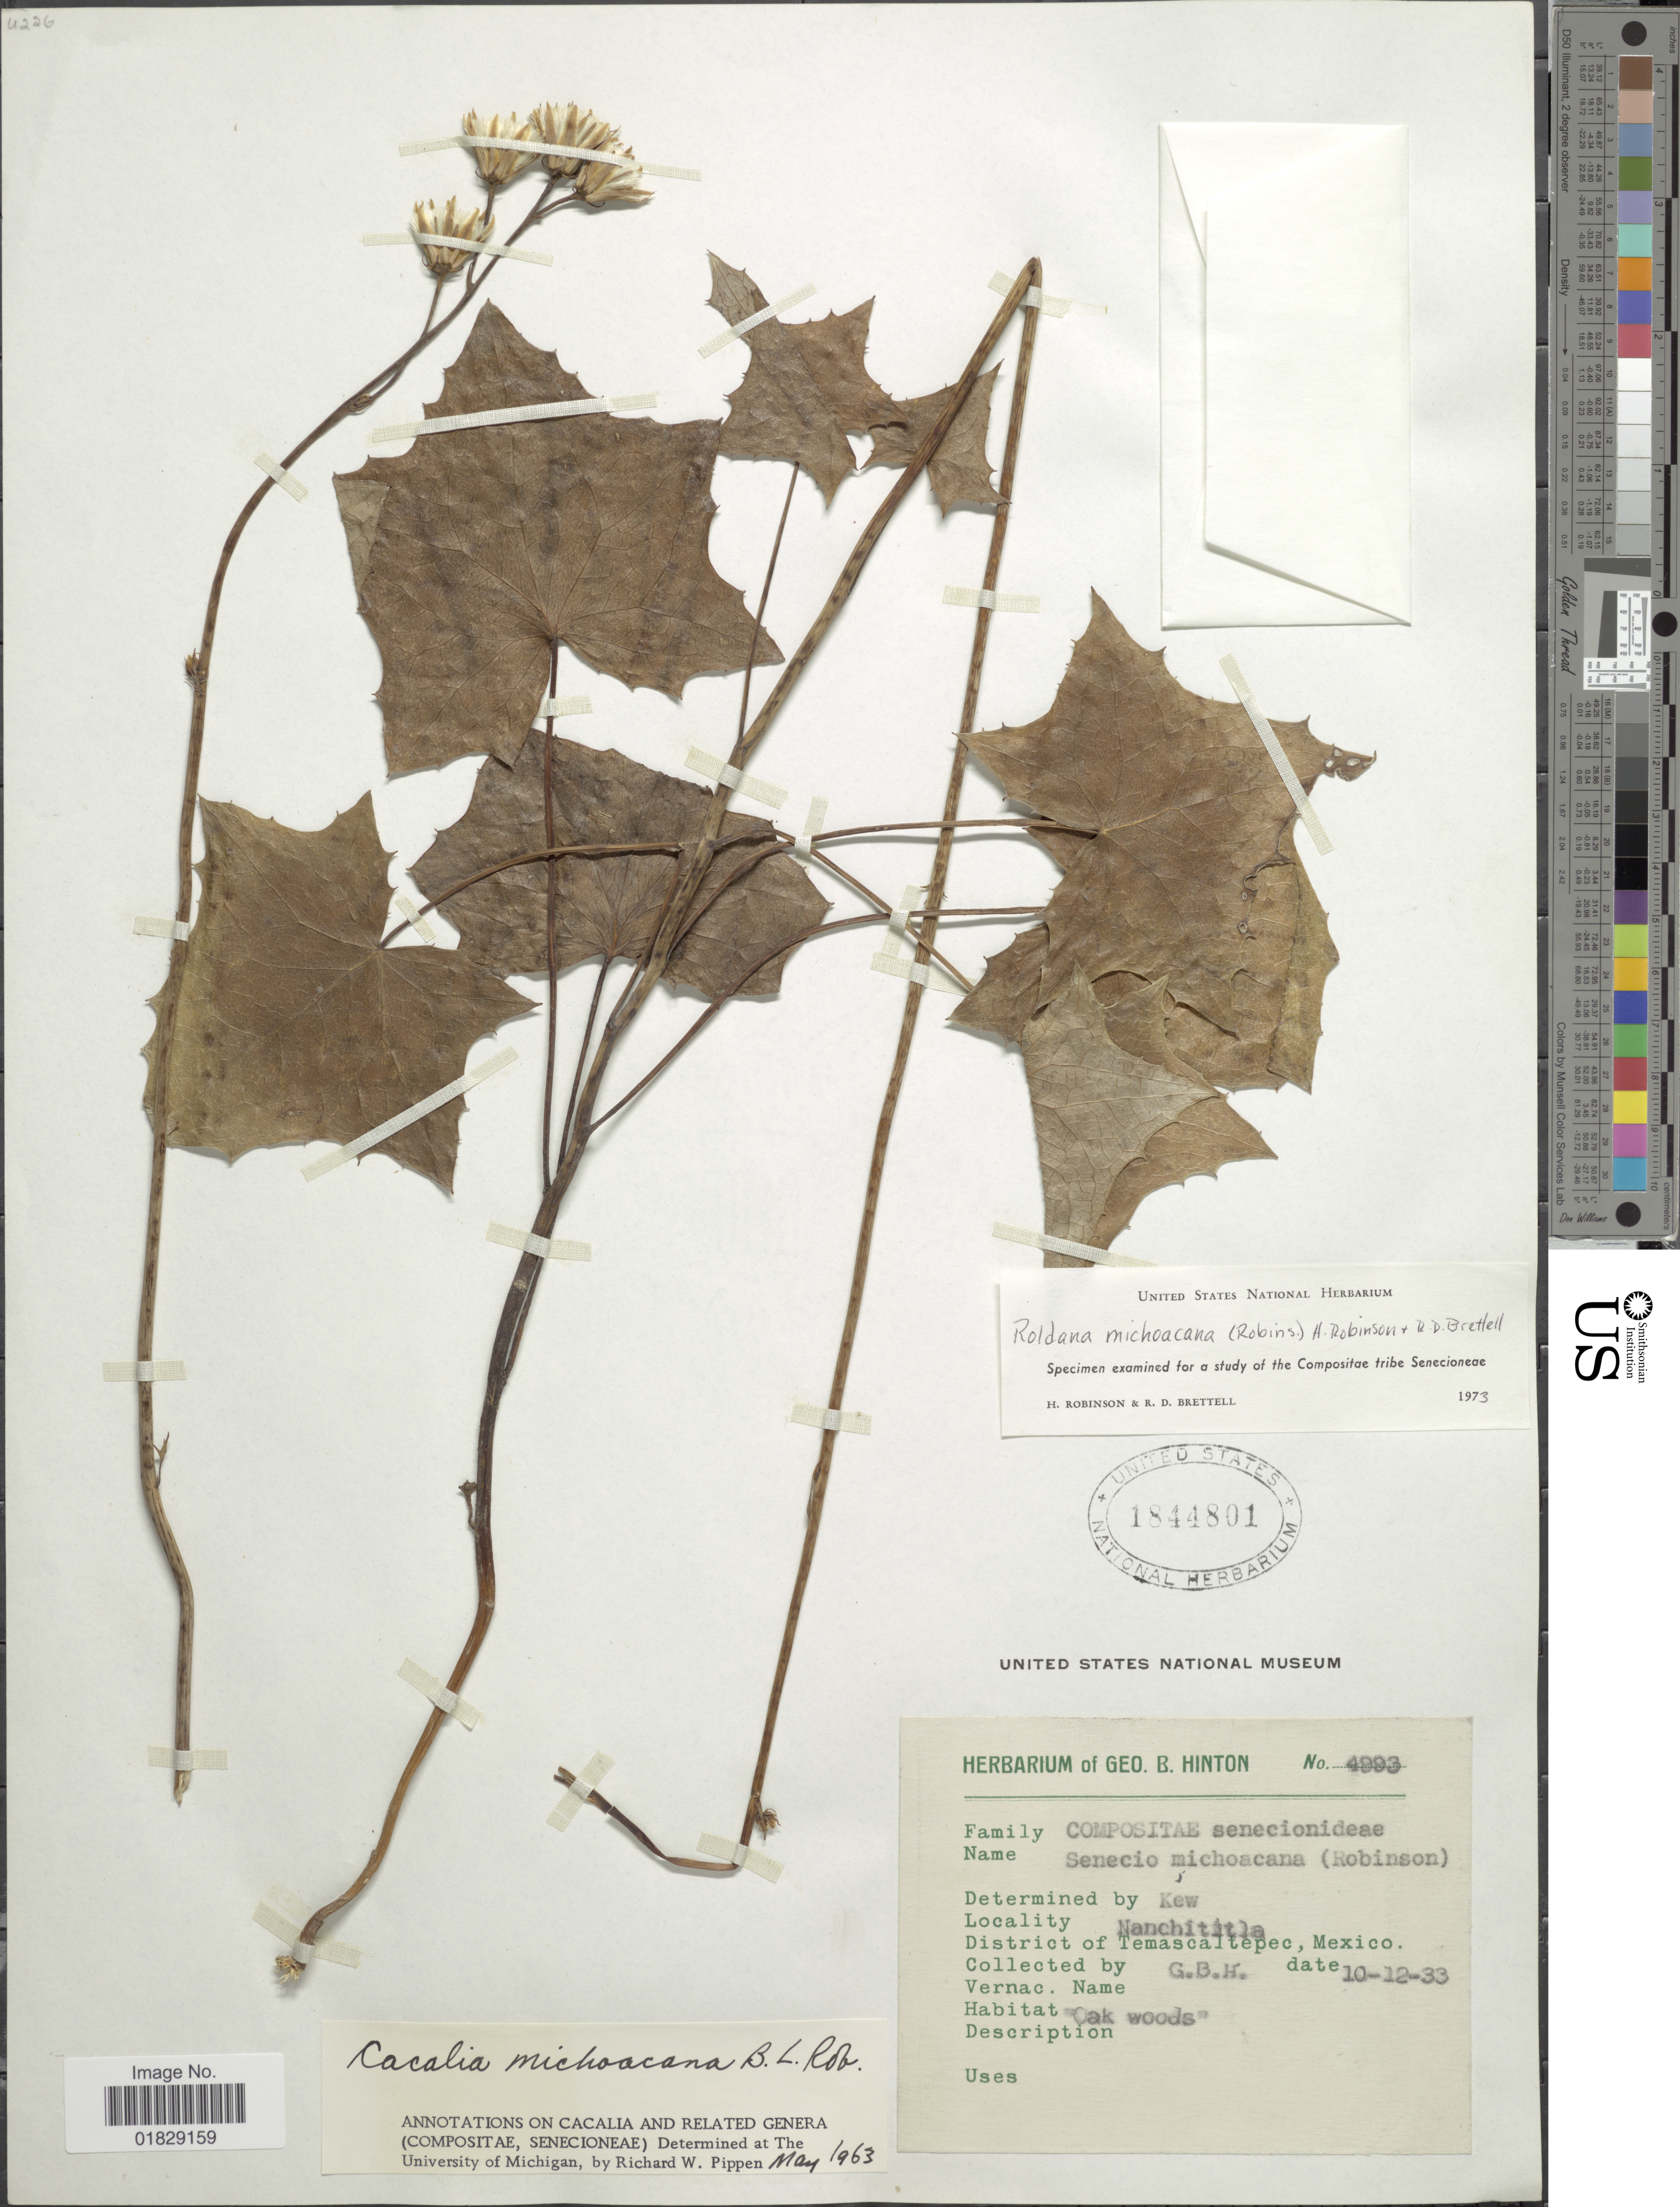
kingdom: Plantae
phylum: Tracheophyta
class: Magnoliopsida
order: Asterales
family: Asteraceae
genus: Roldana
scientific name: Roldana michoacana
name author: (B.L. Rob.) H. Rob. & Brettell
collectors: G. B. Hinton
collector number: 4993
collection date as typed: Transcribed d/m/y: 12/10/33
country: Mexico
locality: Nanchititla. District of Temascaltepec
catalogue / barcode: US 1844801